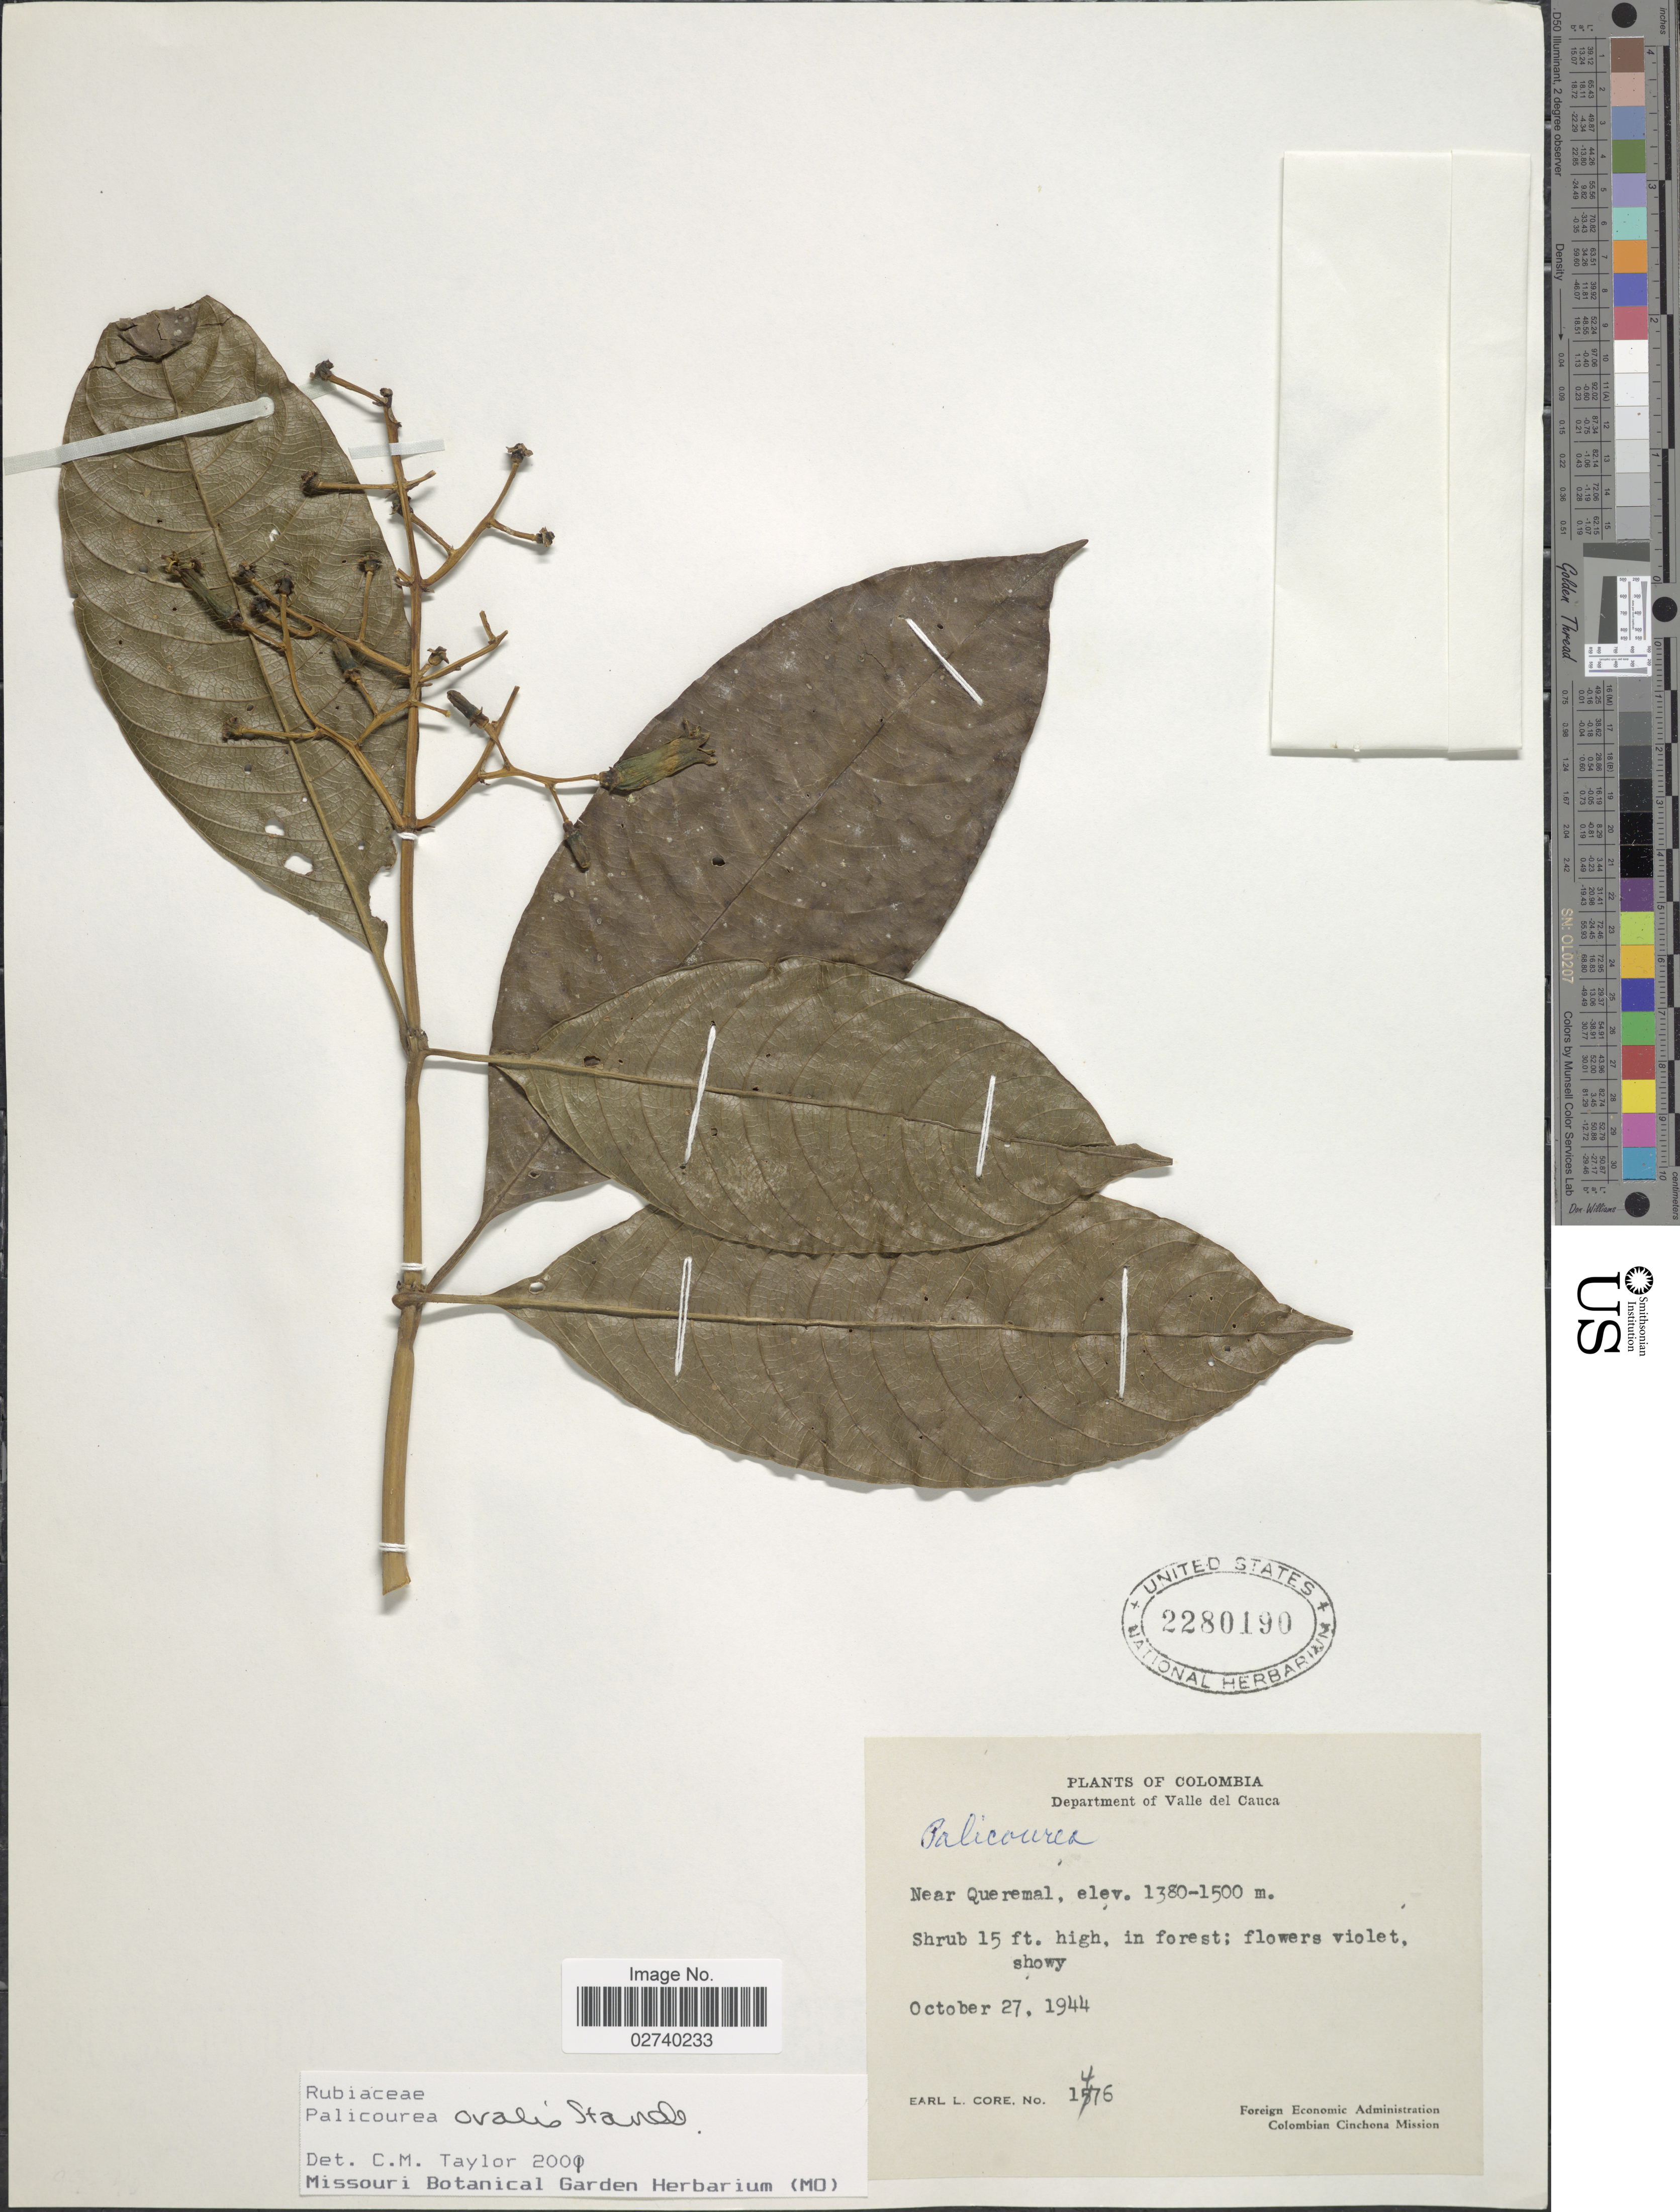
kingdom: Plantae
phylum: Tracheophyta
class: Magnoliopsida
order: Gentianales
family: Rubiaceae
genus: Palicourea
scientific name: Palicourea ovalis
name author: Standl.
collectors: E. L. Core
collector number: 1476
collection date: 1944-10-27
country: Colombia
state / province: Valle del Cauca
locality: Near Queremal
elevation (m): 1350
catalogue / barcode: US 2280190